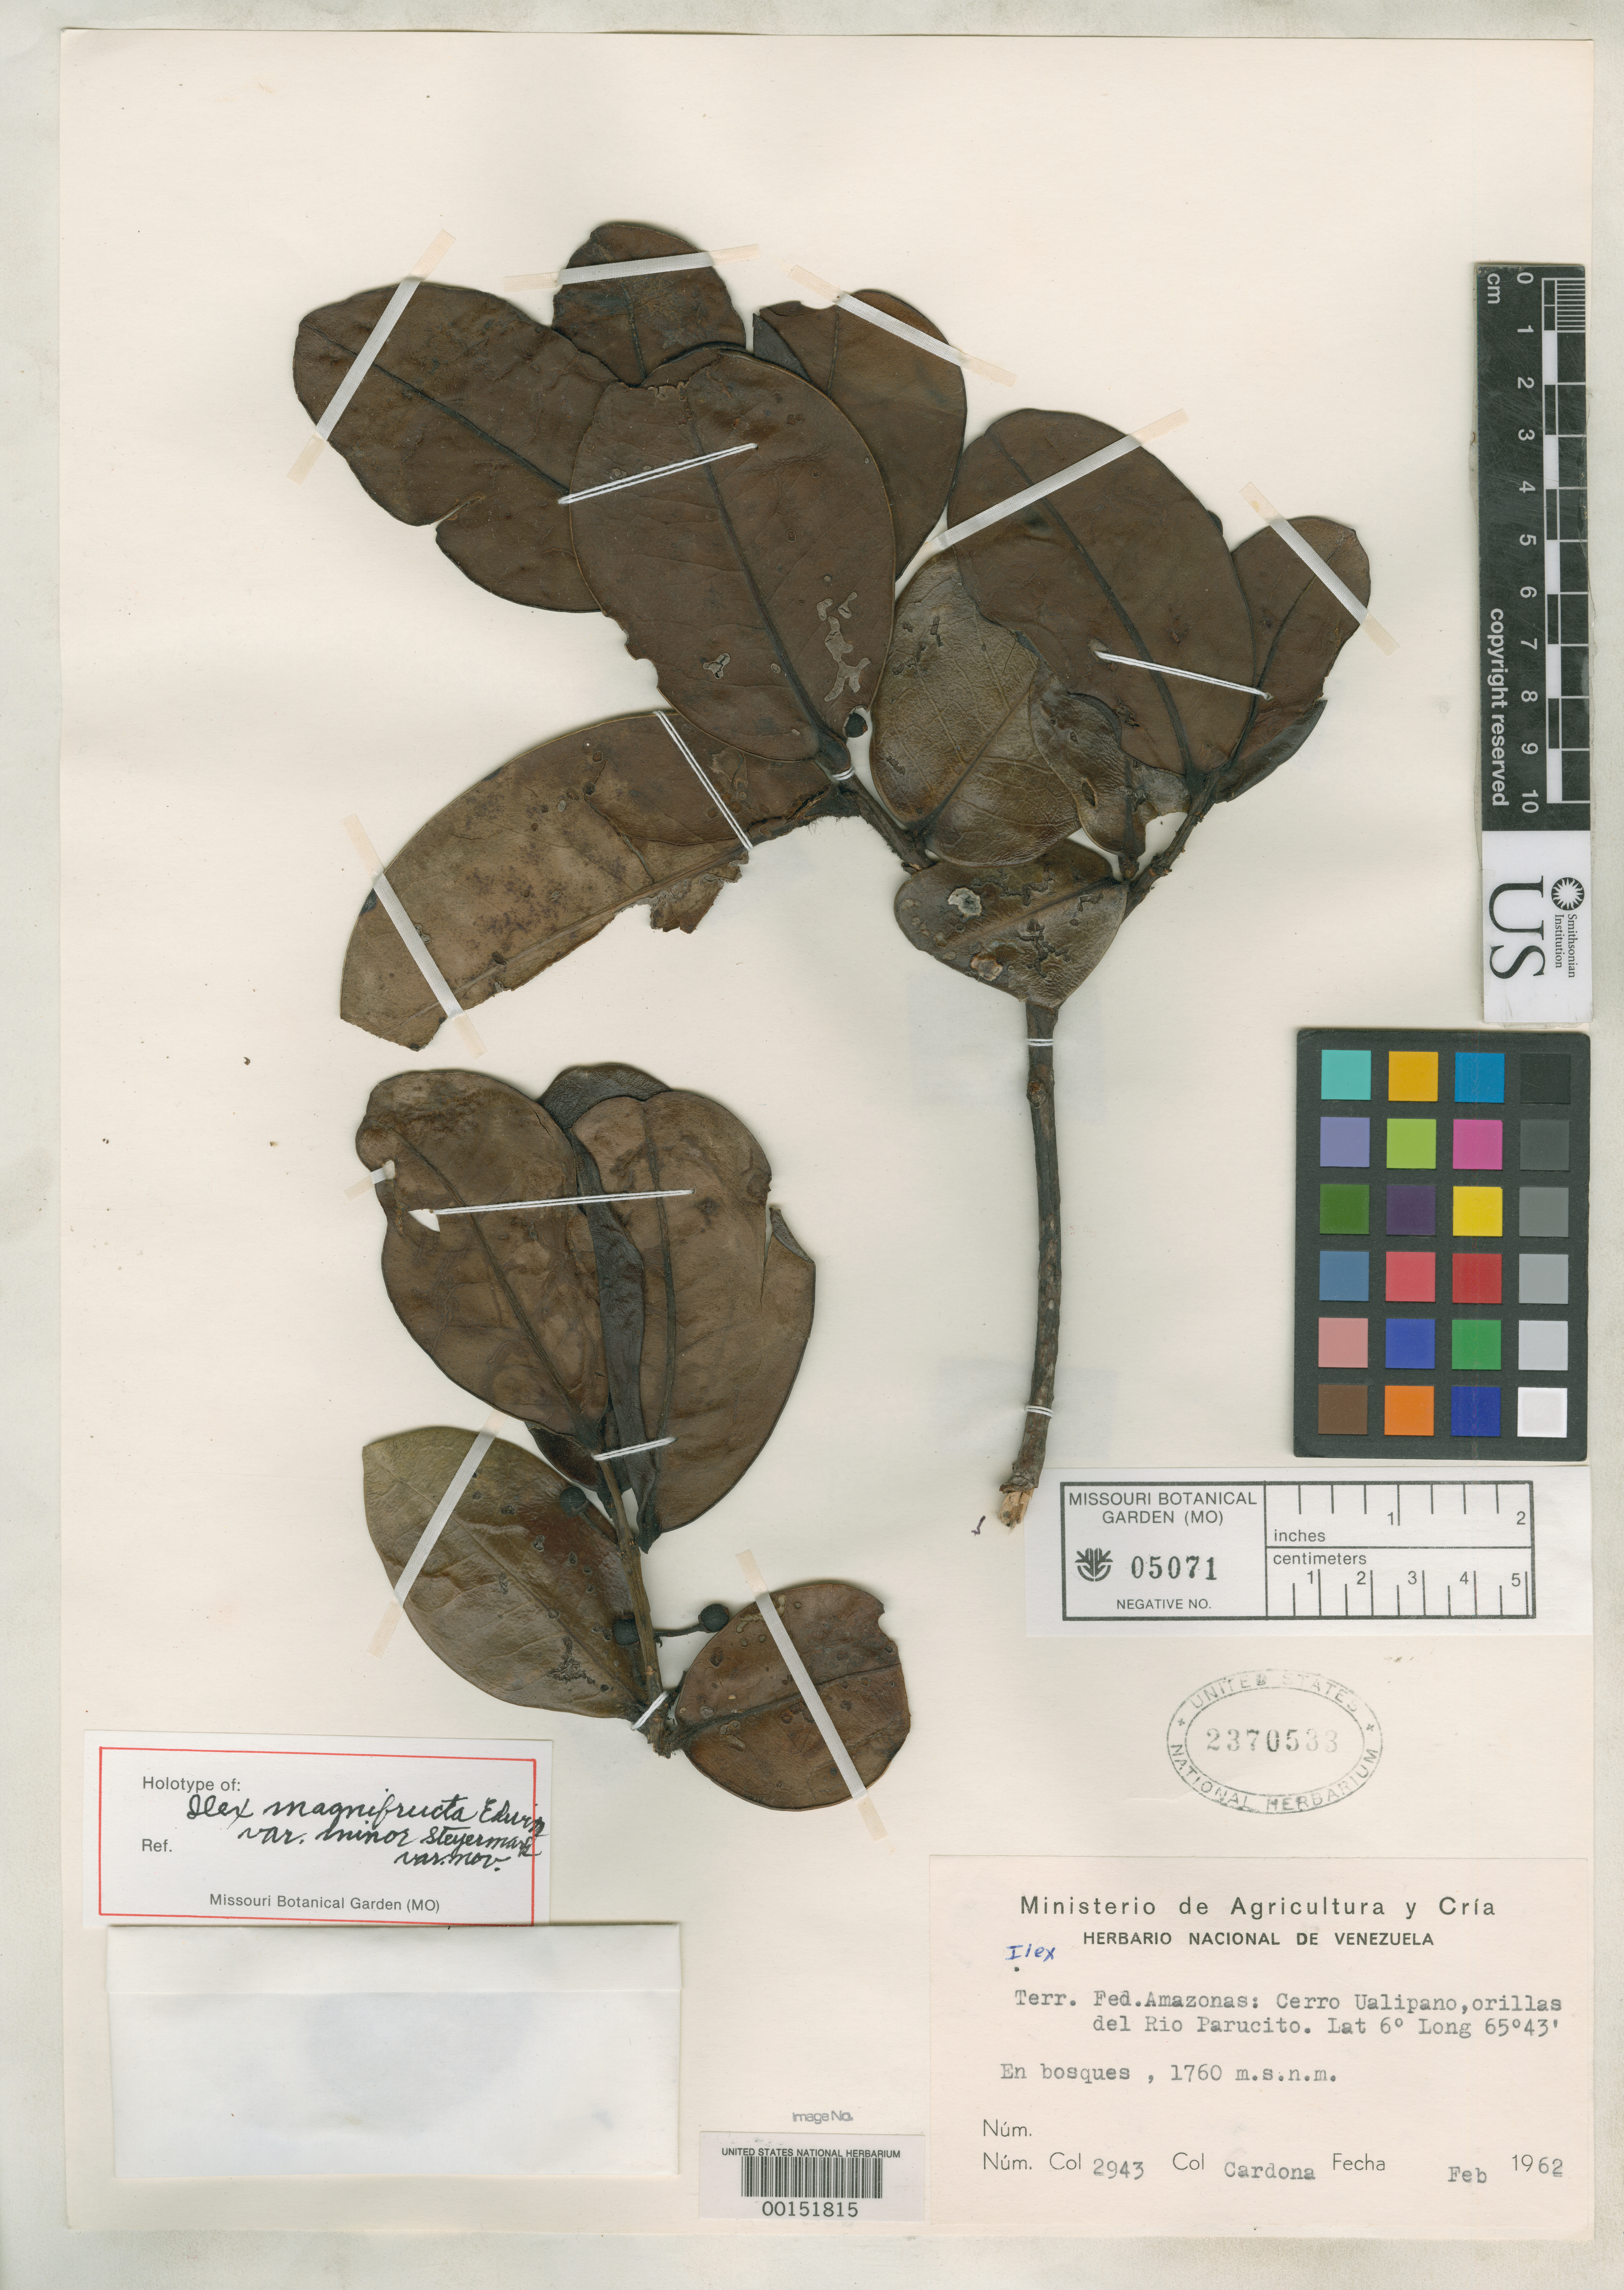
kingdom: Plantae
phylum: Tracheophyta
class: Magnoliopsida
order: Aquifoliales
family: Aquifoliaceae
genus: Ilex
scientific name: Ilex magnifructa var. minor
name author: Steyerm.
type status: Holotype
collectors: F. Cardona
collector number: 2943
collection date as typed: Feb 1962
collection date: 1962-02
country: Venezuela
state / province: Amazonas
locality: Cerro Ualipano, bank of Rio Parucito.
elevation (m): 1760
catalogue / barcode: US 2370533